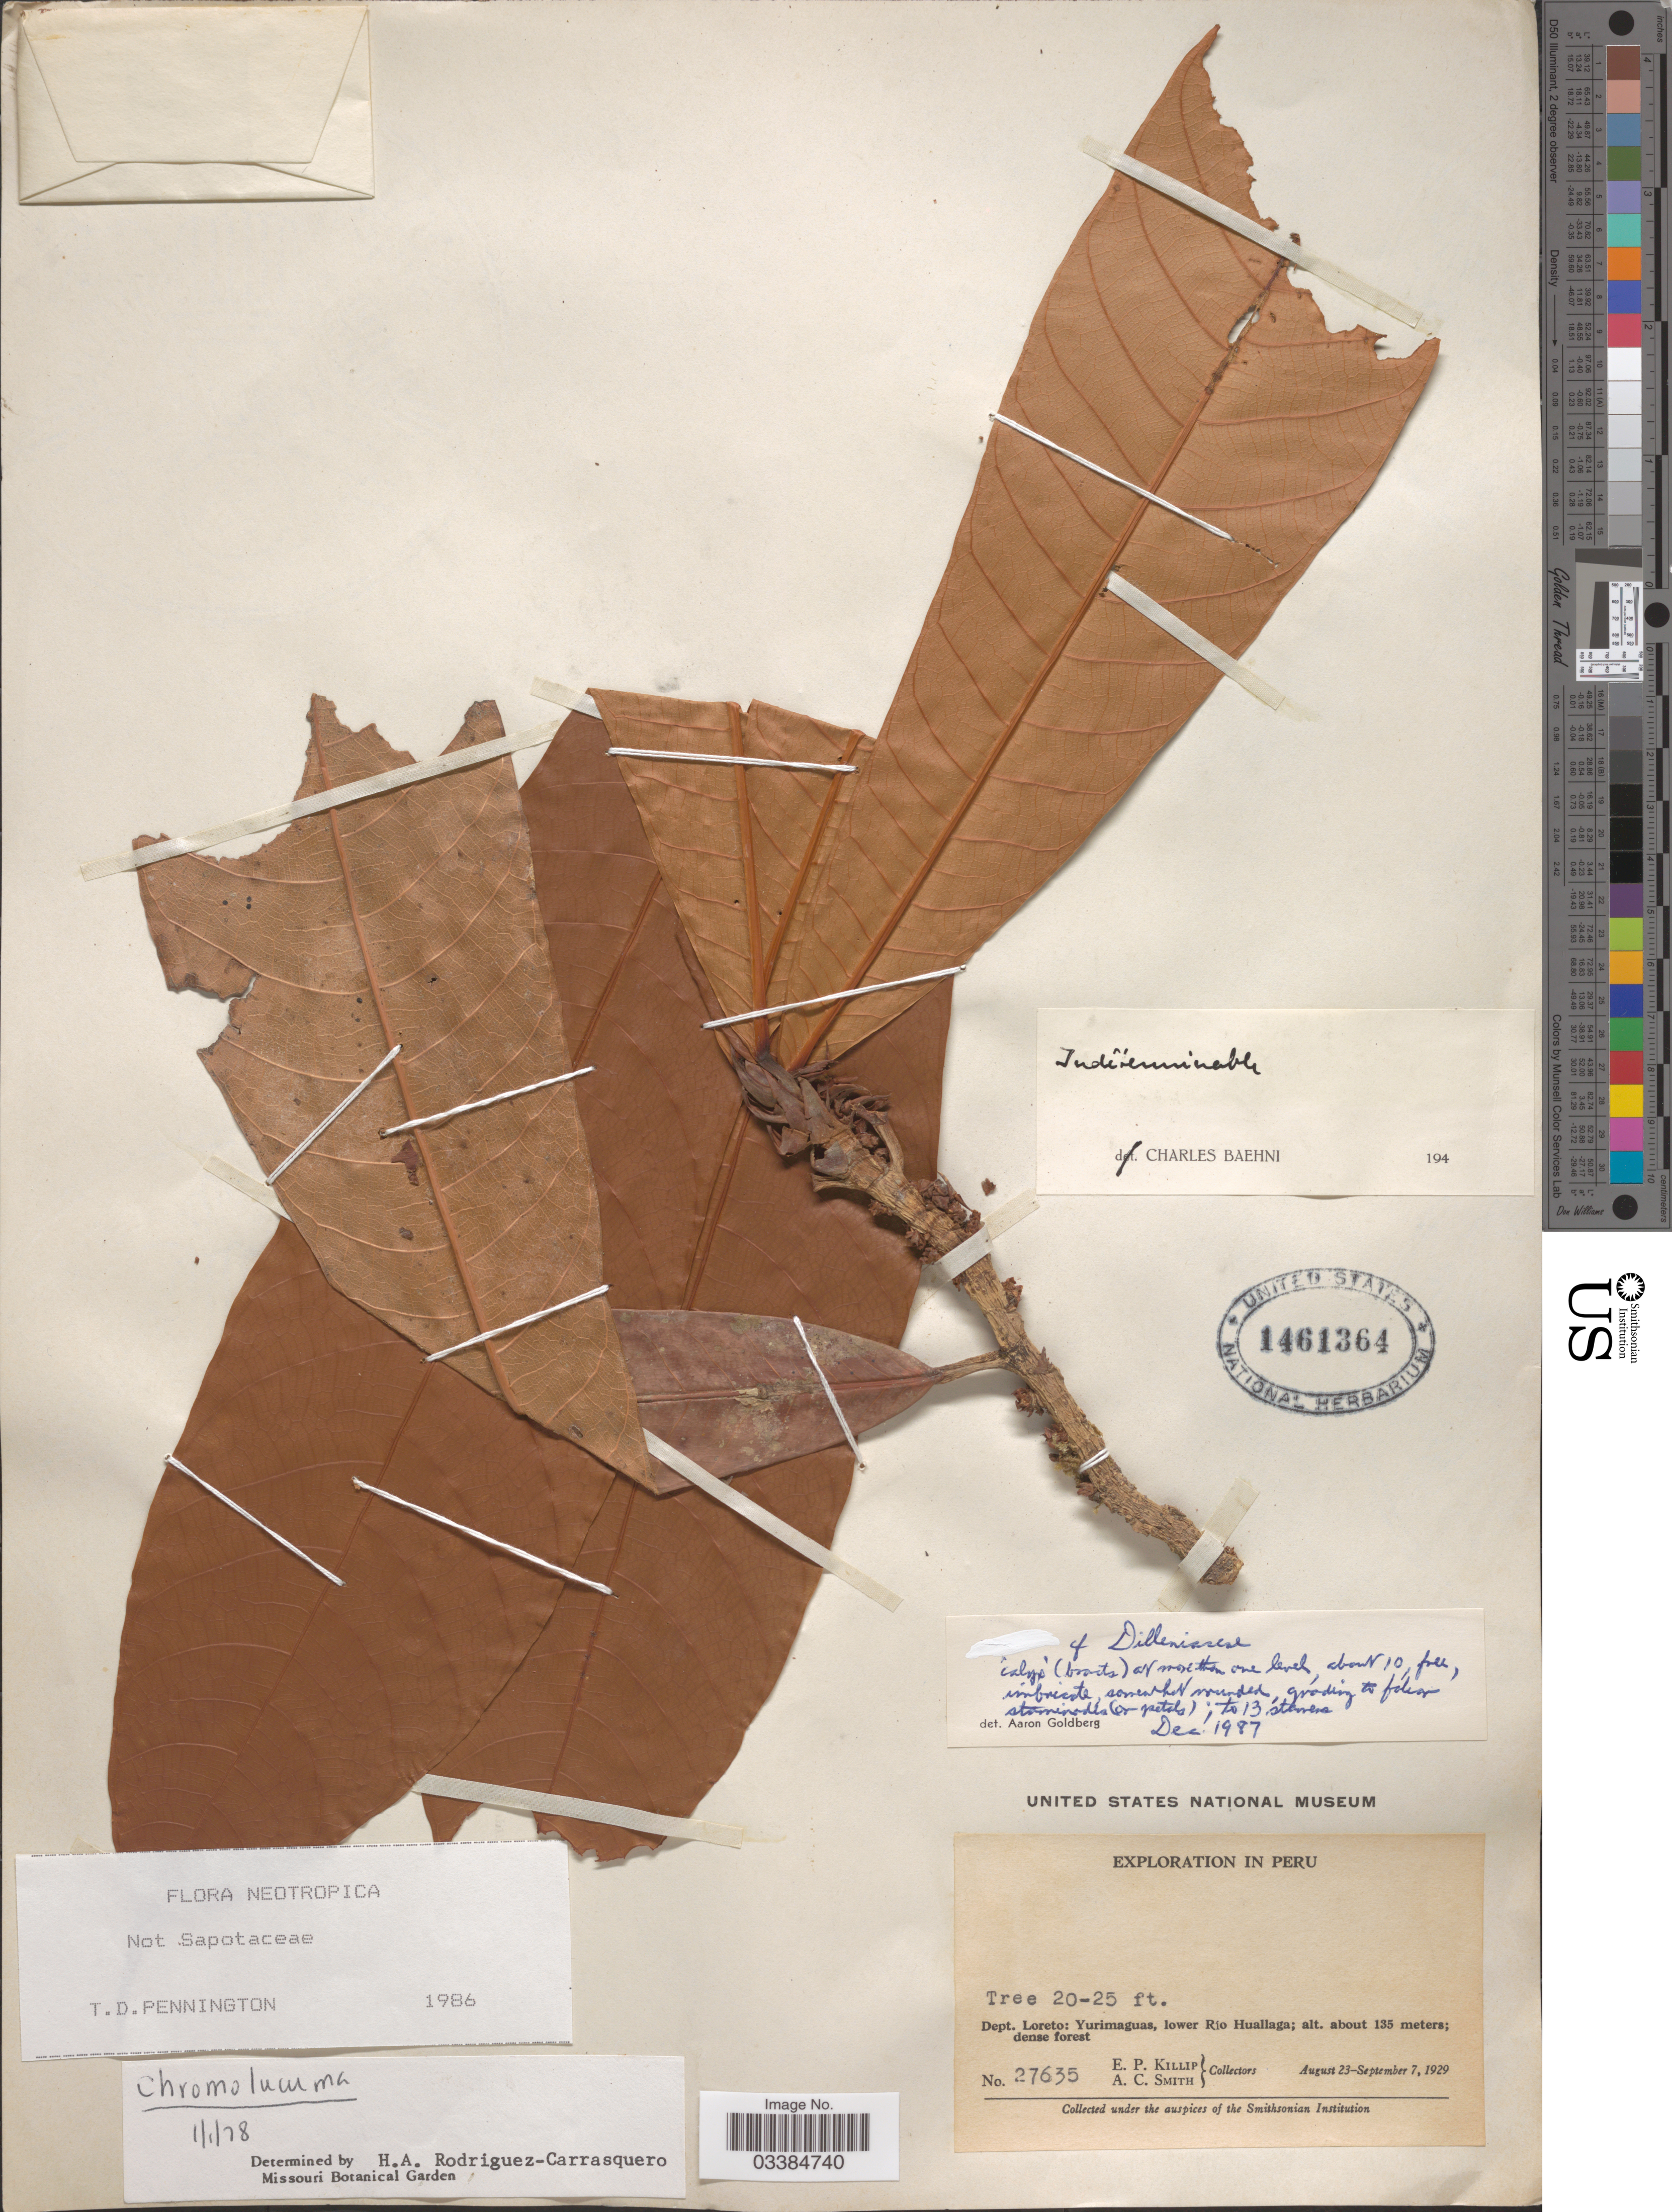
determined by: Victor Longhi Monzoli, João, (BRAZIL)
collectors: E. P. Killip & A. C. Smith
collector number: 27635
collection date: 1929-08-23/1929-09-07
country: Peru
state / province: Loreto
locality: Dept. Loreto: Yurimaguas, lower Río Huallaga.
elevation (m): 135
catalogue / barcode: US 1461364